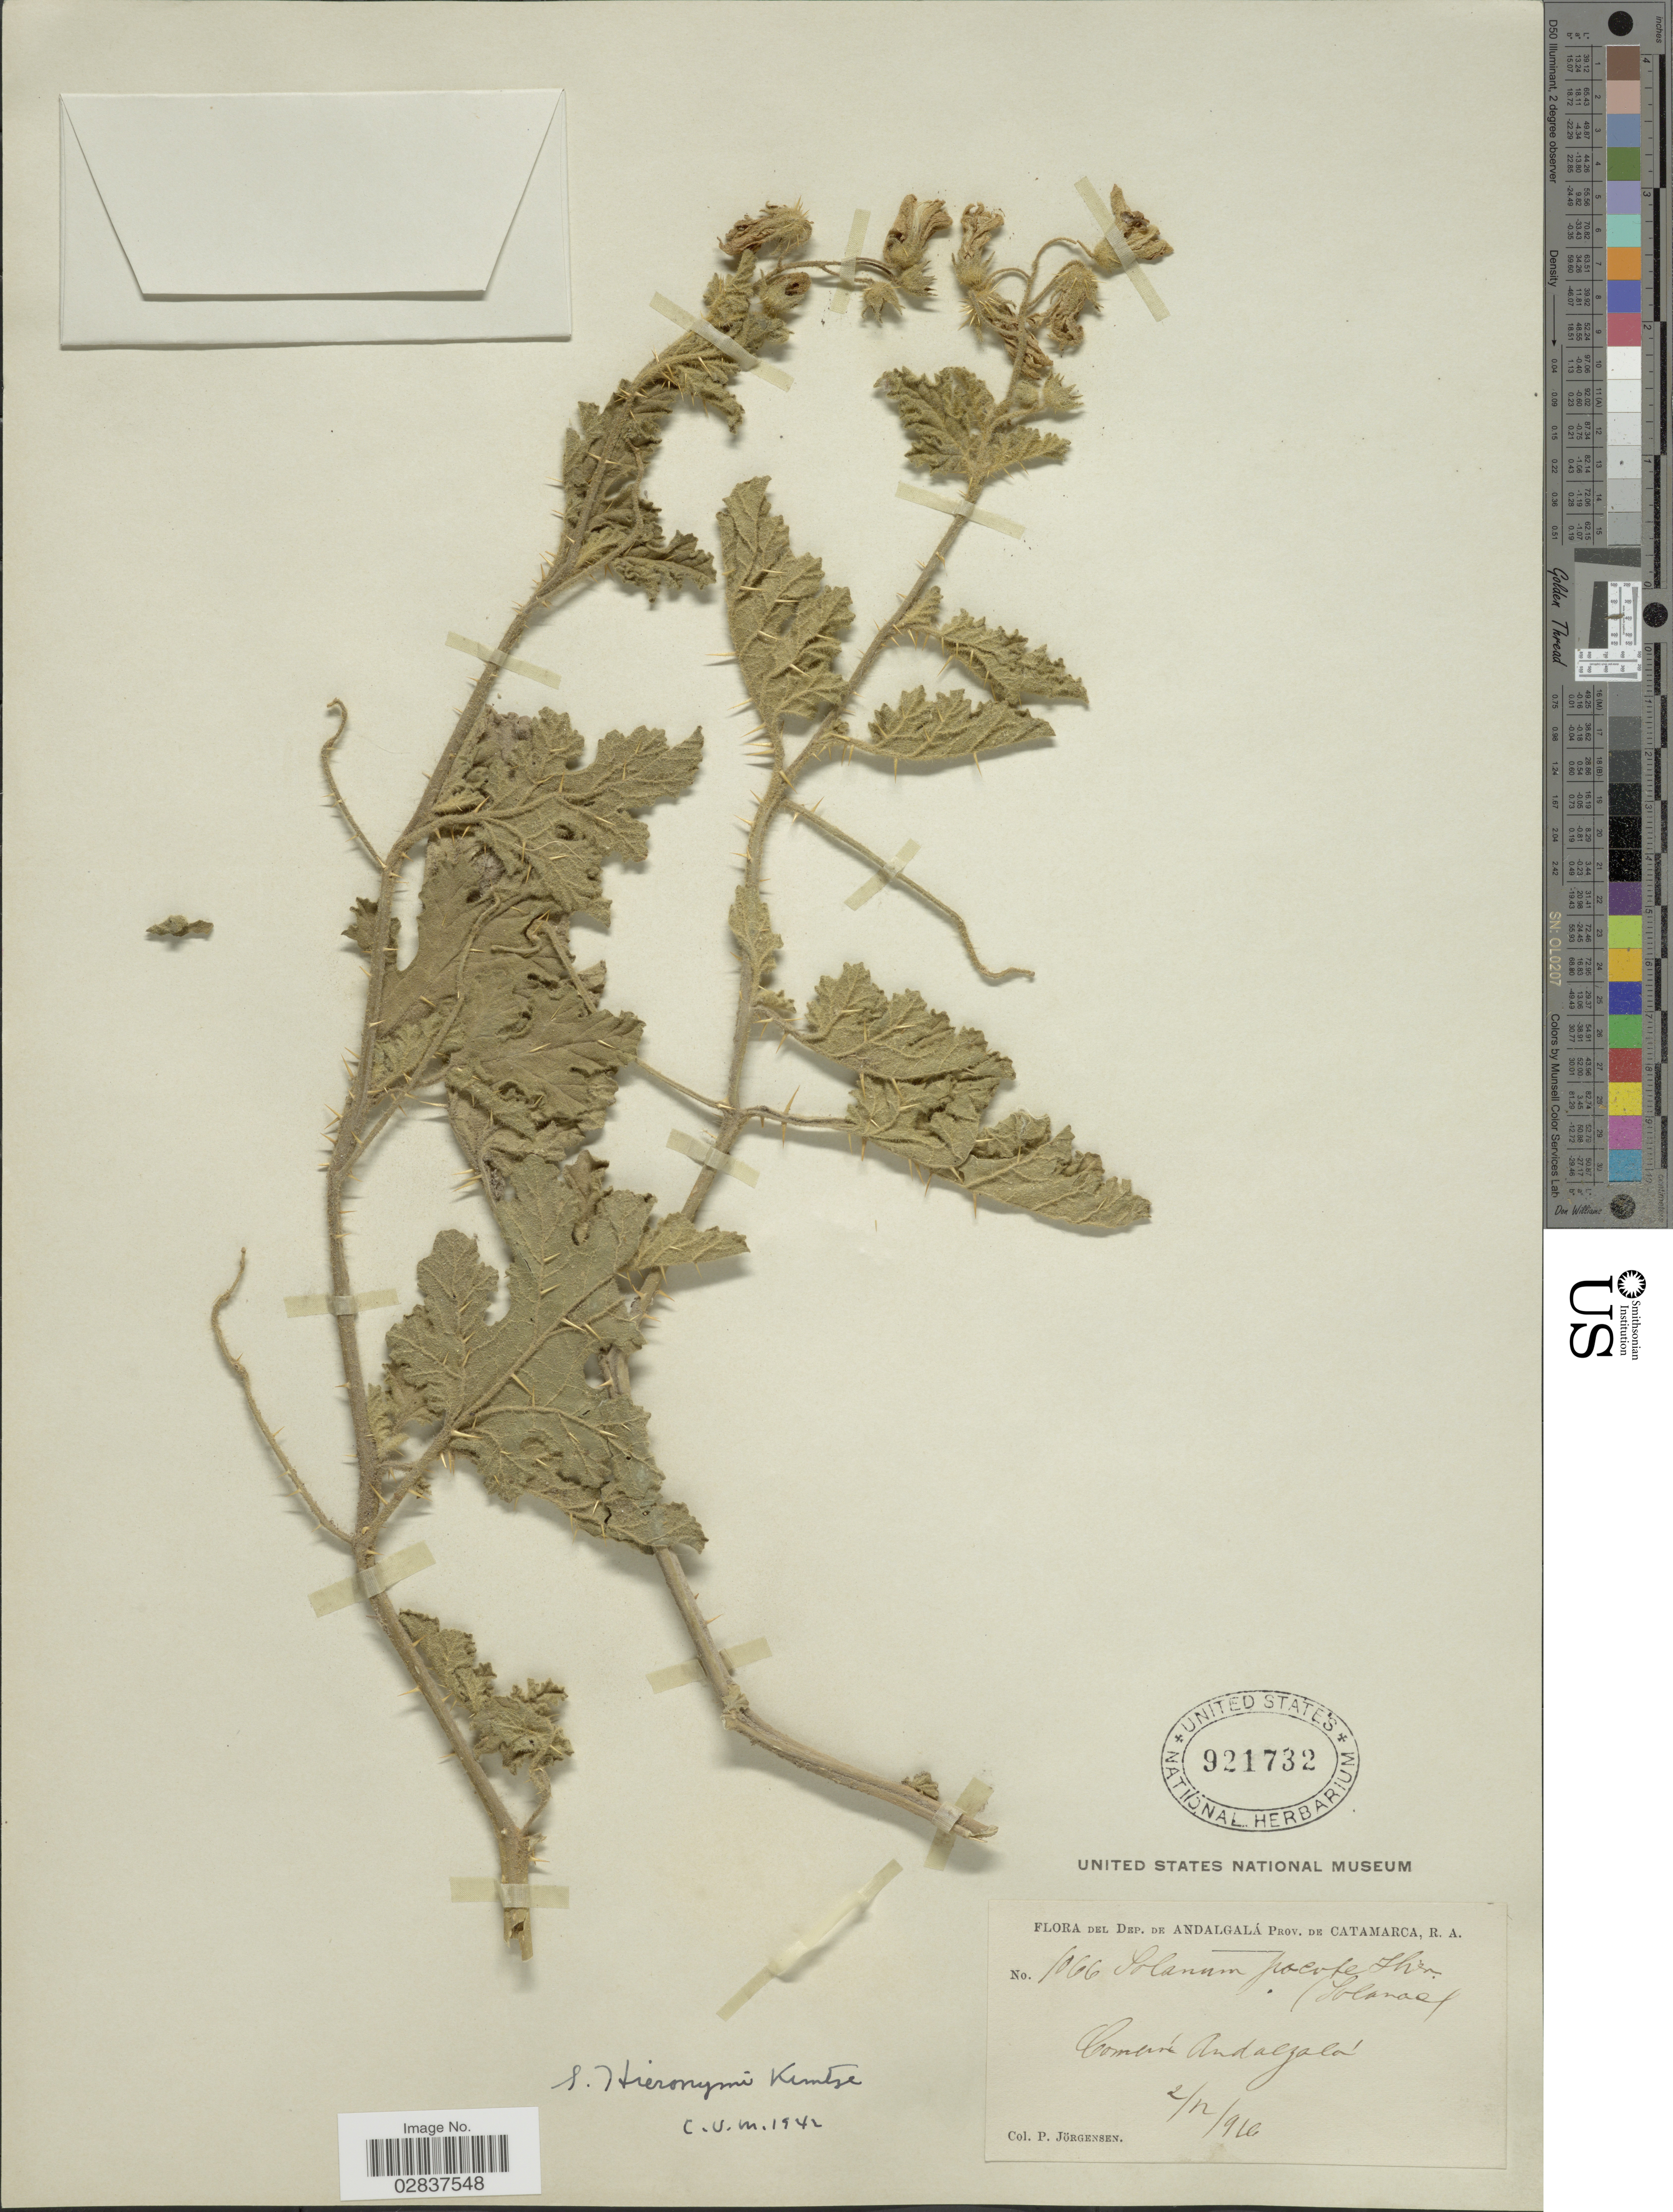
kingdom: Plantae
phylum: Tracheophyta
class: Magnoliopsida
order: Solanales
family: Solanaceae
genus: Solanum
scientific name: Solanum hieronymi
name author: Kuntze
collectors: P. Jörgensen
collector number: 1066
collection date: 1916-12-02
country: Argentina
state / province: Catamarca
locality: Dep. de Andalgalá, R.A. Comun Andalgalá.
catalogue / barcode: US 921732